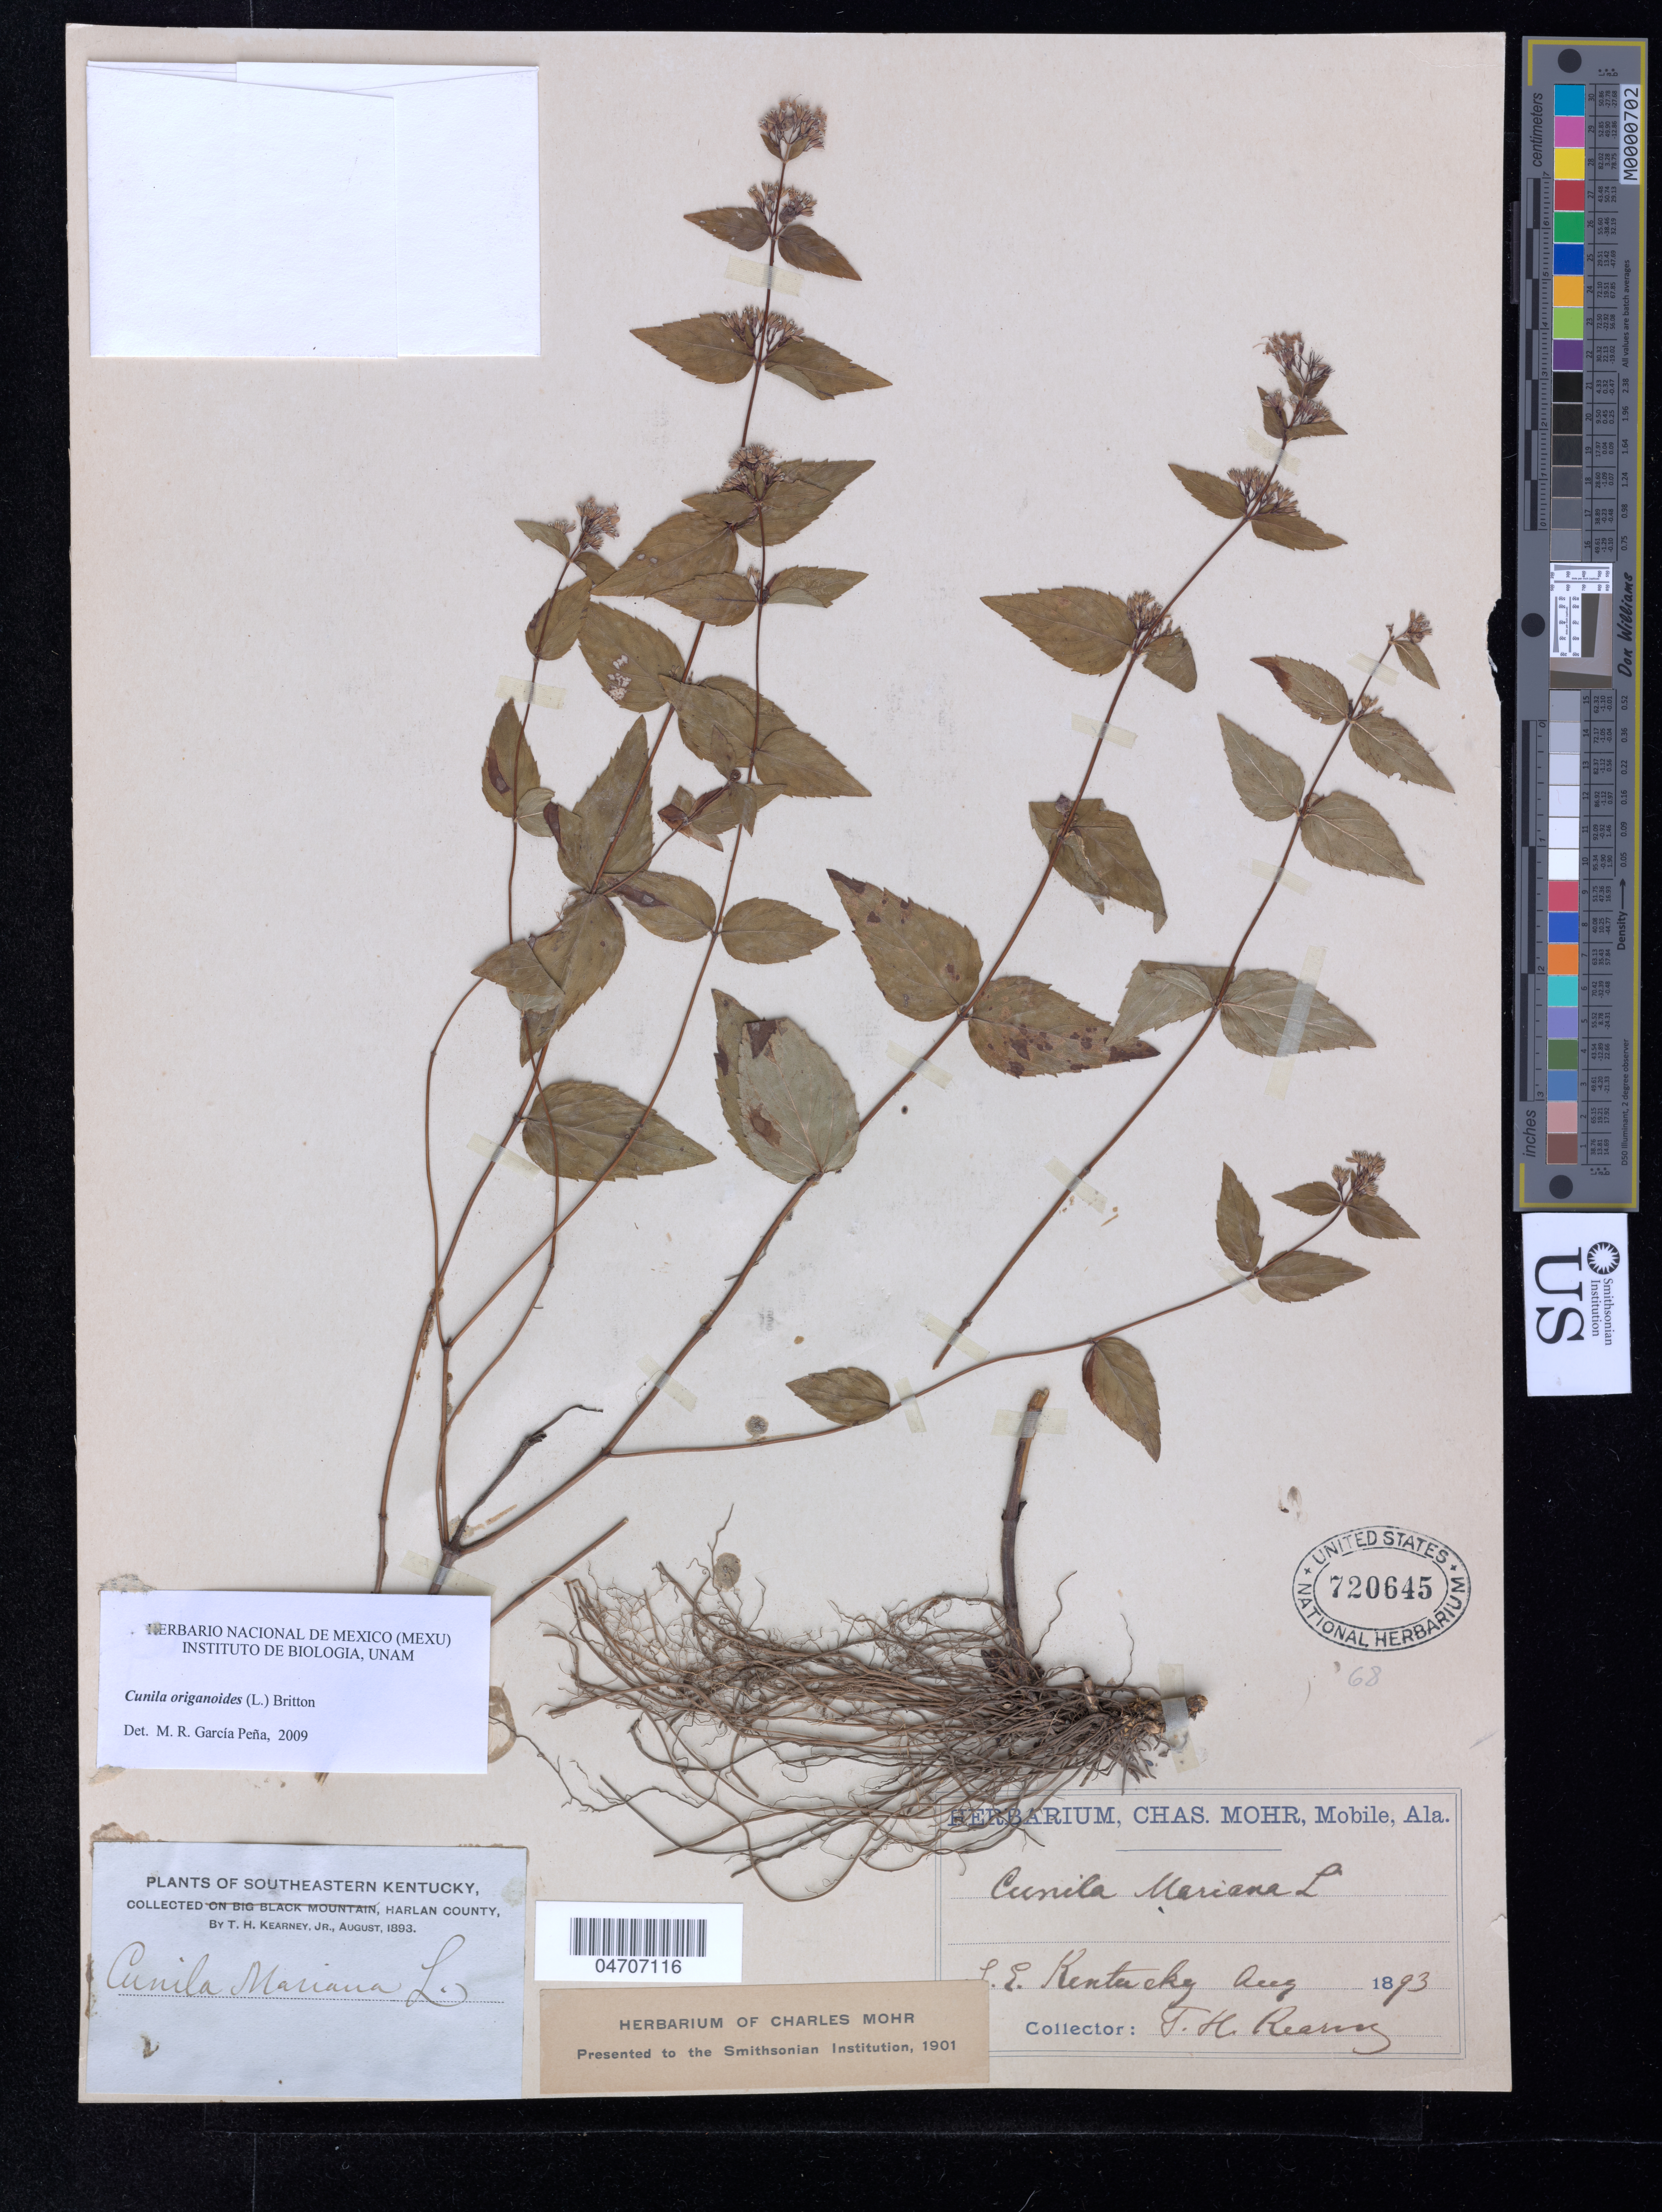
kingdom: Plantae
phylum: Tracheophyta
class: Magnoliopsida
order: Lamiales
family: Lamiaceae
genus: Cunila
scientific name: Cunila origanoides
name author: (L.) Britton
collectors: T. H. Kearney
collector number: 68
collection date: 1893-08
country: United States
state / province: Kentucky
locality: Southeastern Kentucky, Harlan County.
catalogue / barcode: US 720645